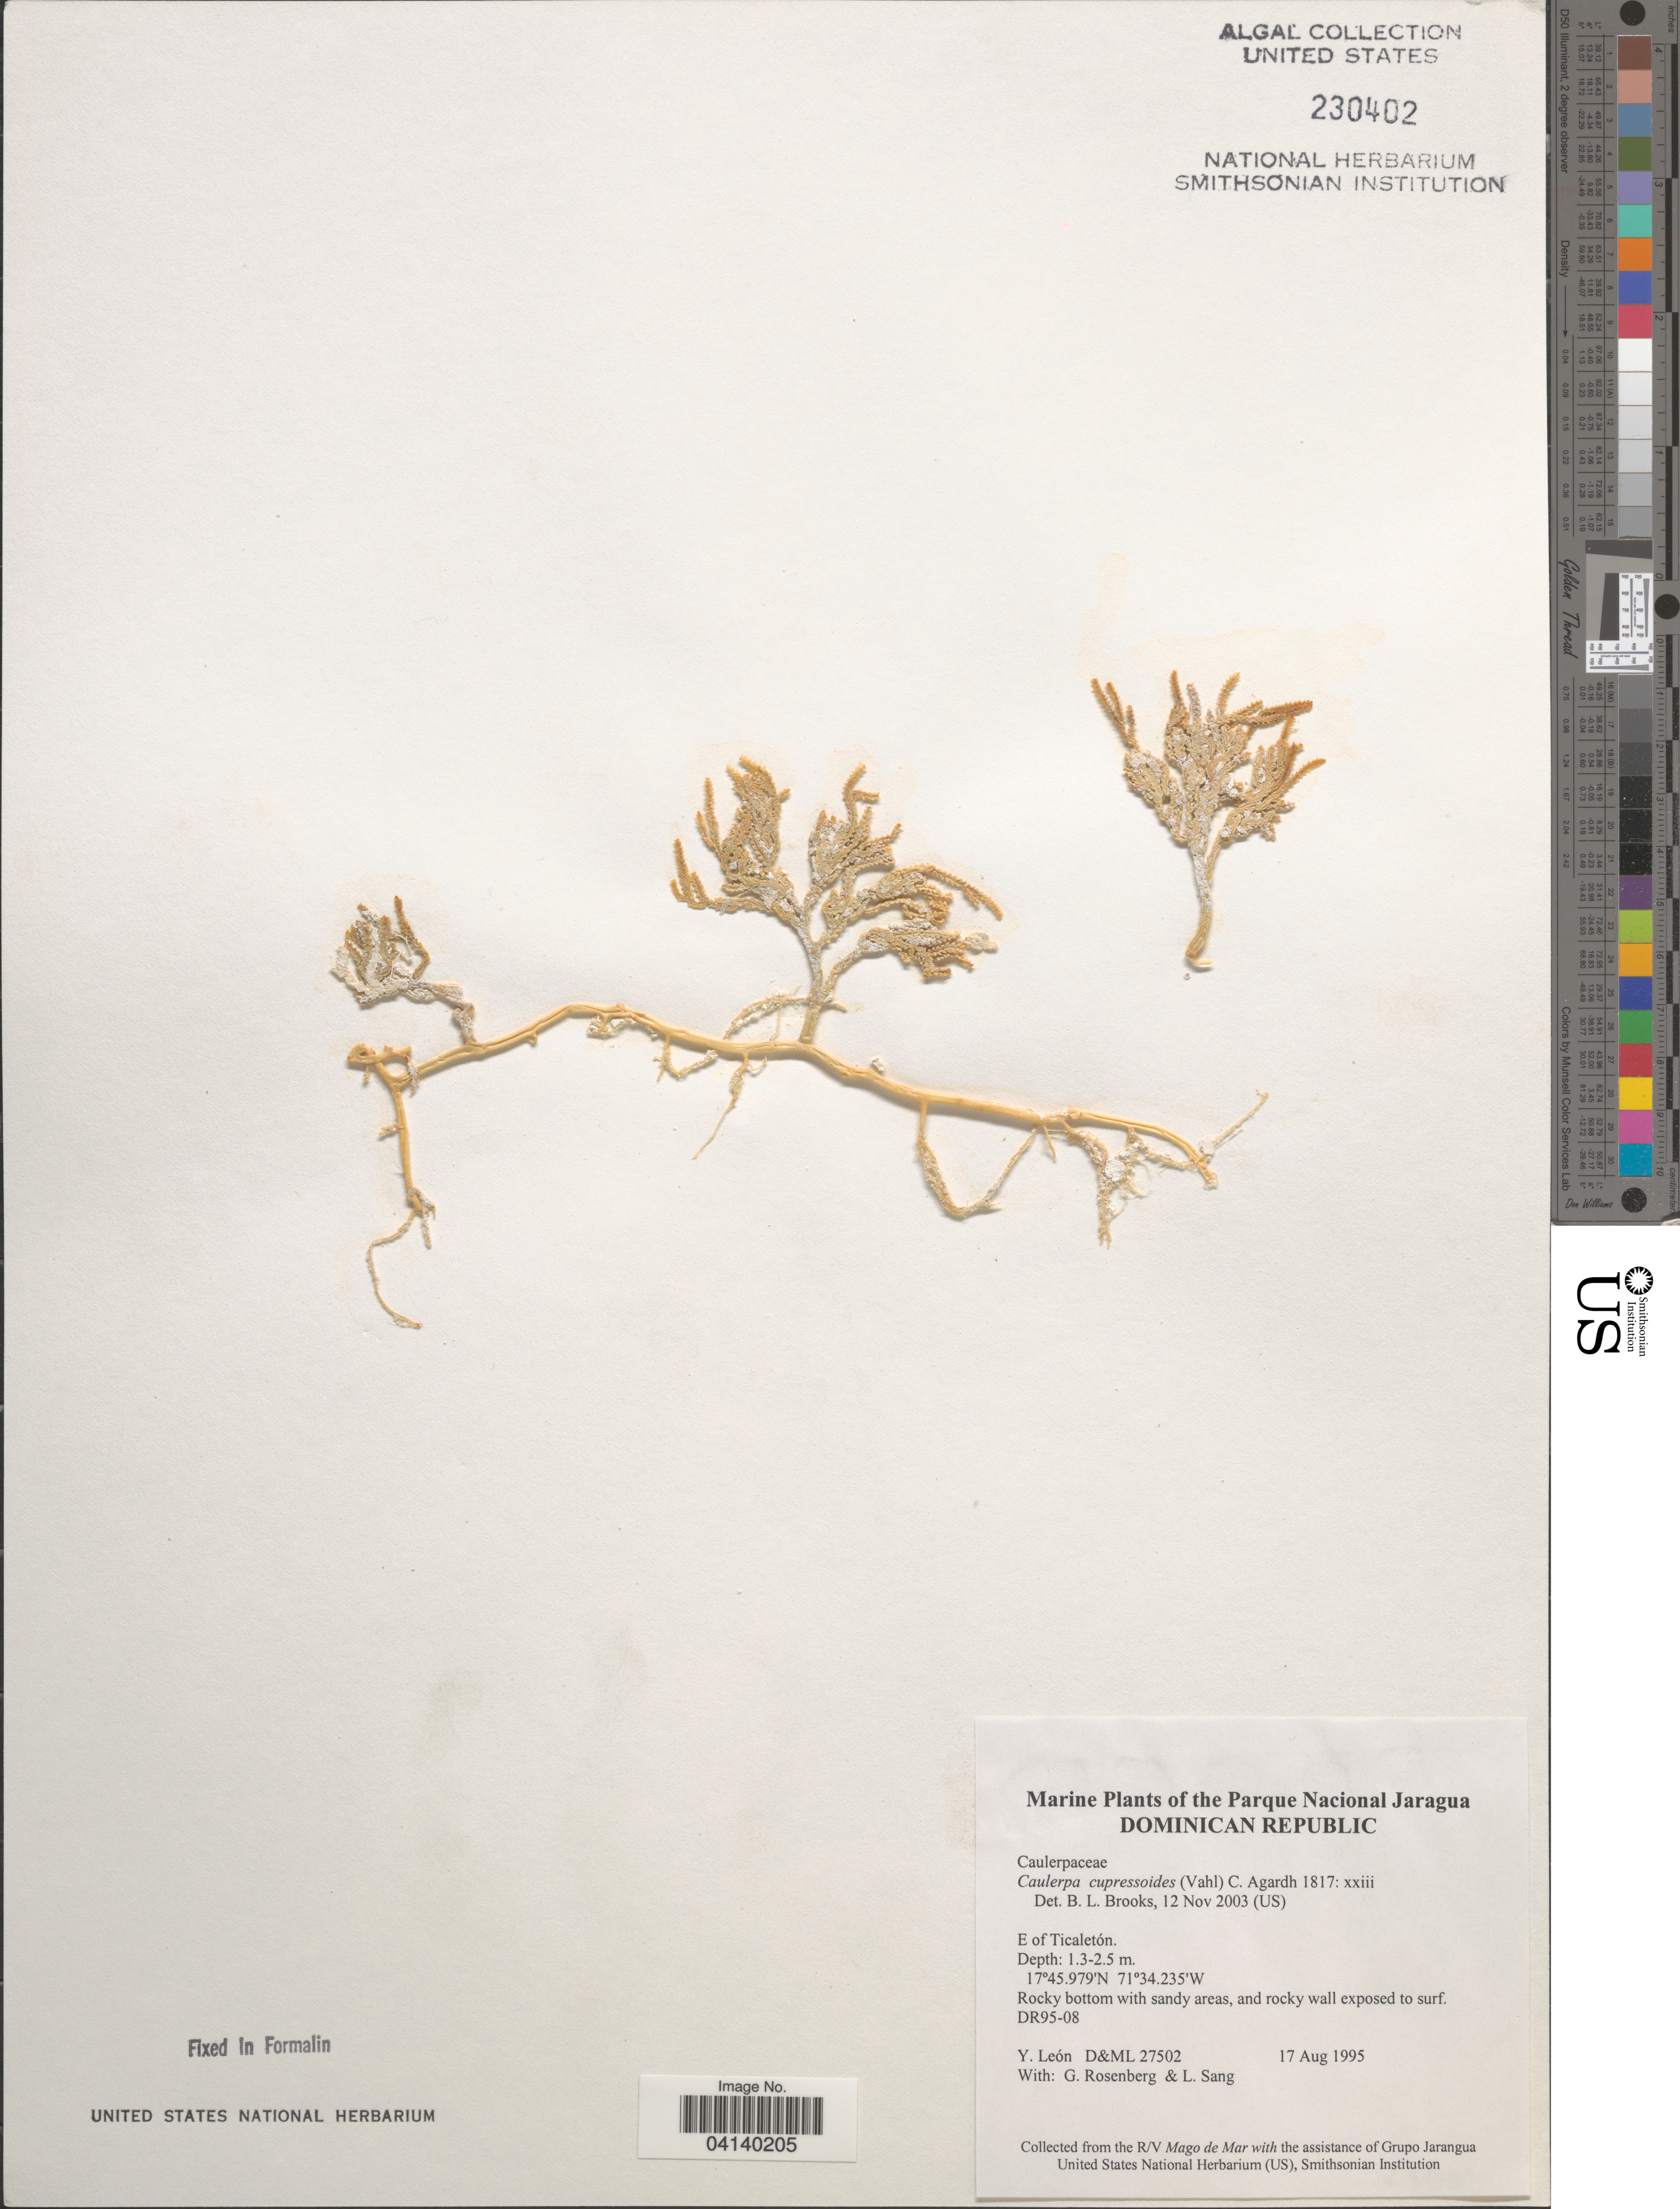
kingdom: Plantae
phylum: Chlorophyta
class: Ulvophyceae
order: Bryopsidales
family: Caulerpaceae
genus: Caulerpa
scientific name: Caulerpa cupressoides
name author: (Vahl) C. Agardh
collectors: Y. León, G. Rosenberg & L. Sang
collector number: D&ML27502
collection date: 1995-08-17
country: Dominican Republic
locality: Parque Nacional Jaragua. E of Ticaletón. DR95-08.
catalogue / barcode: US 230402